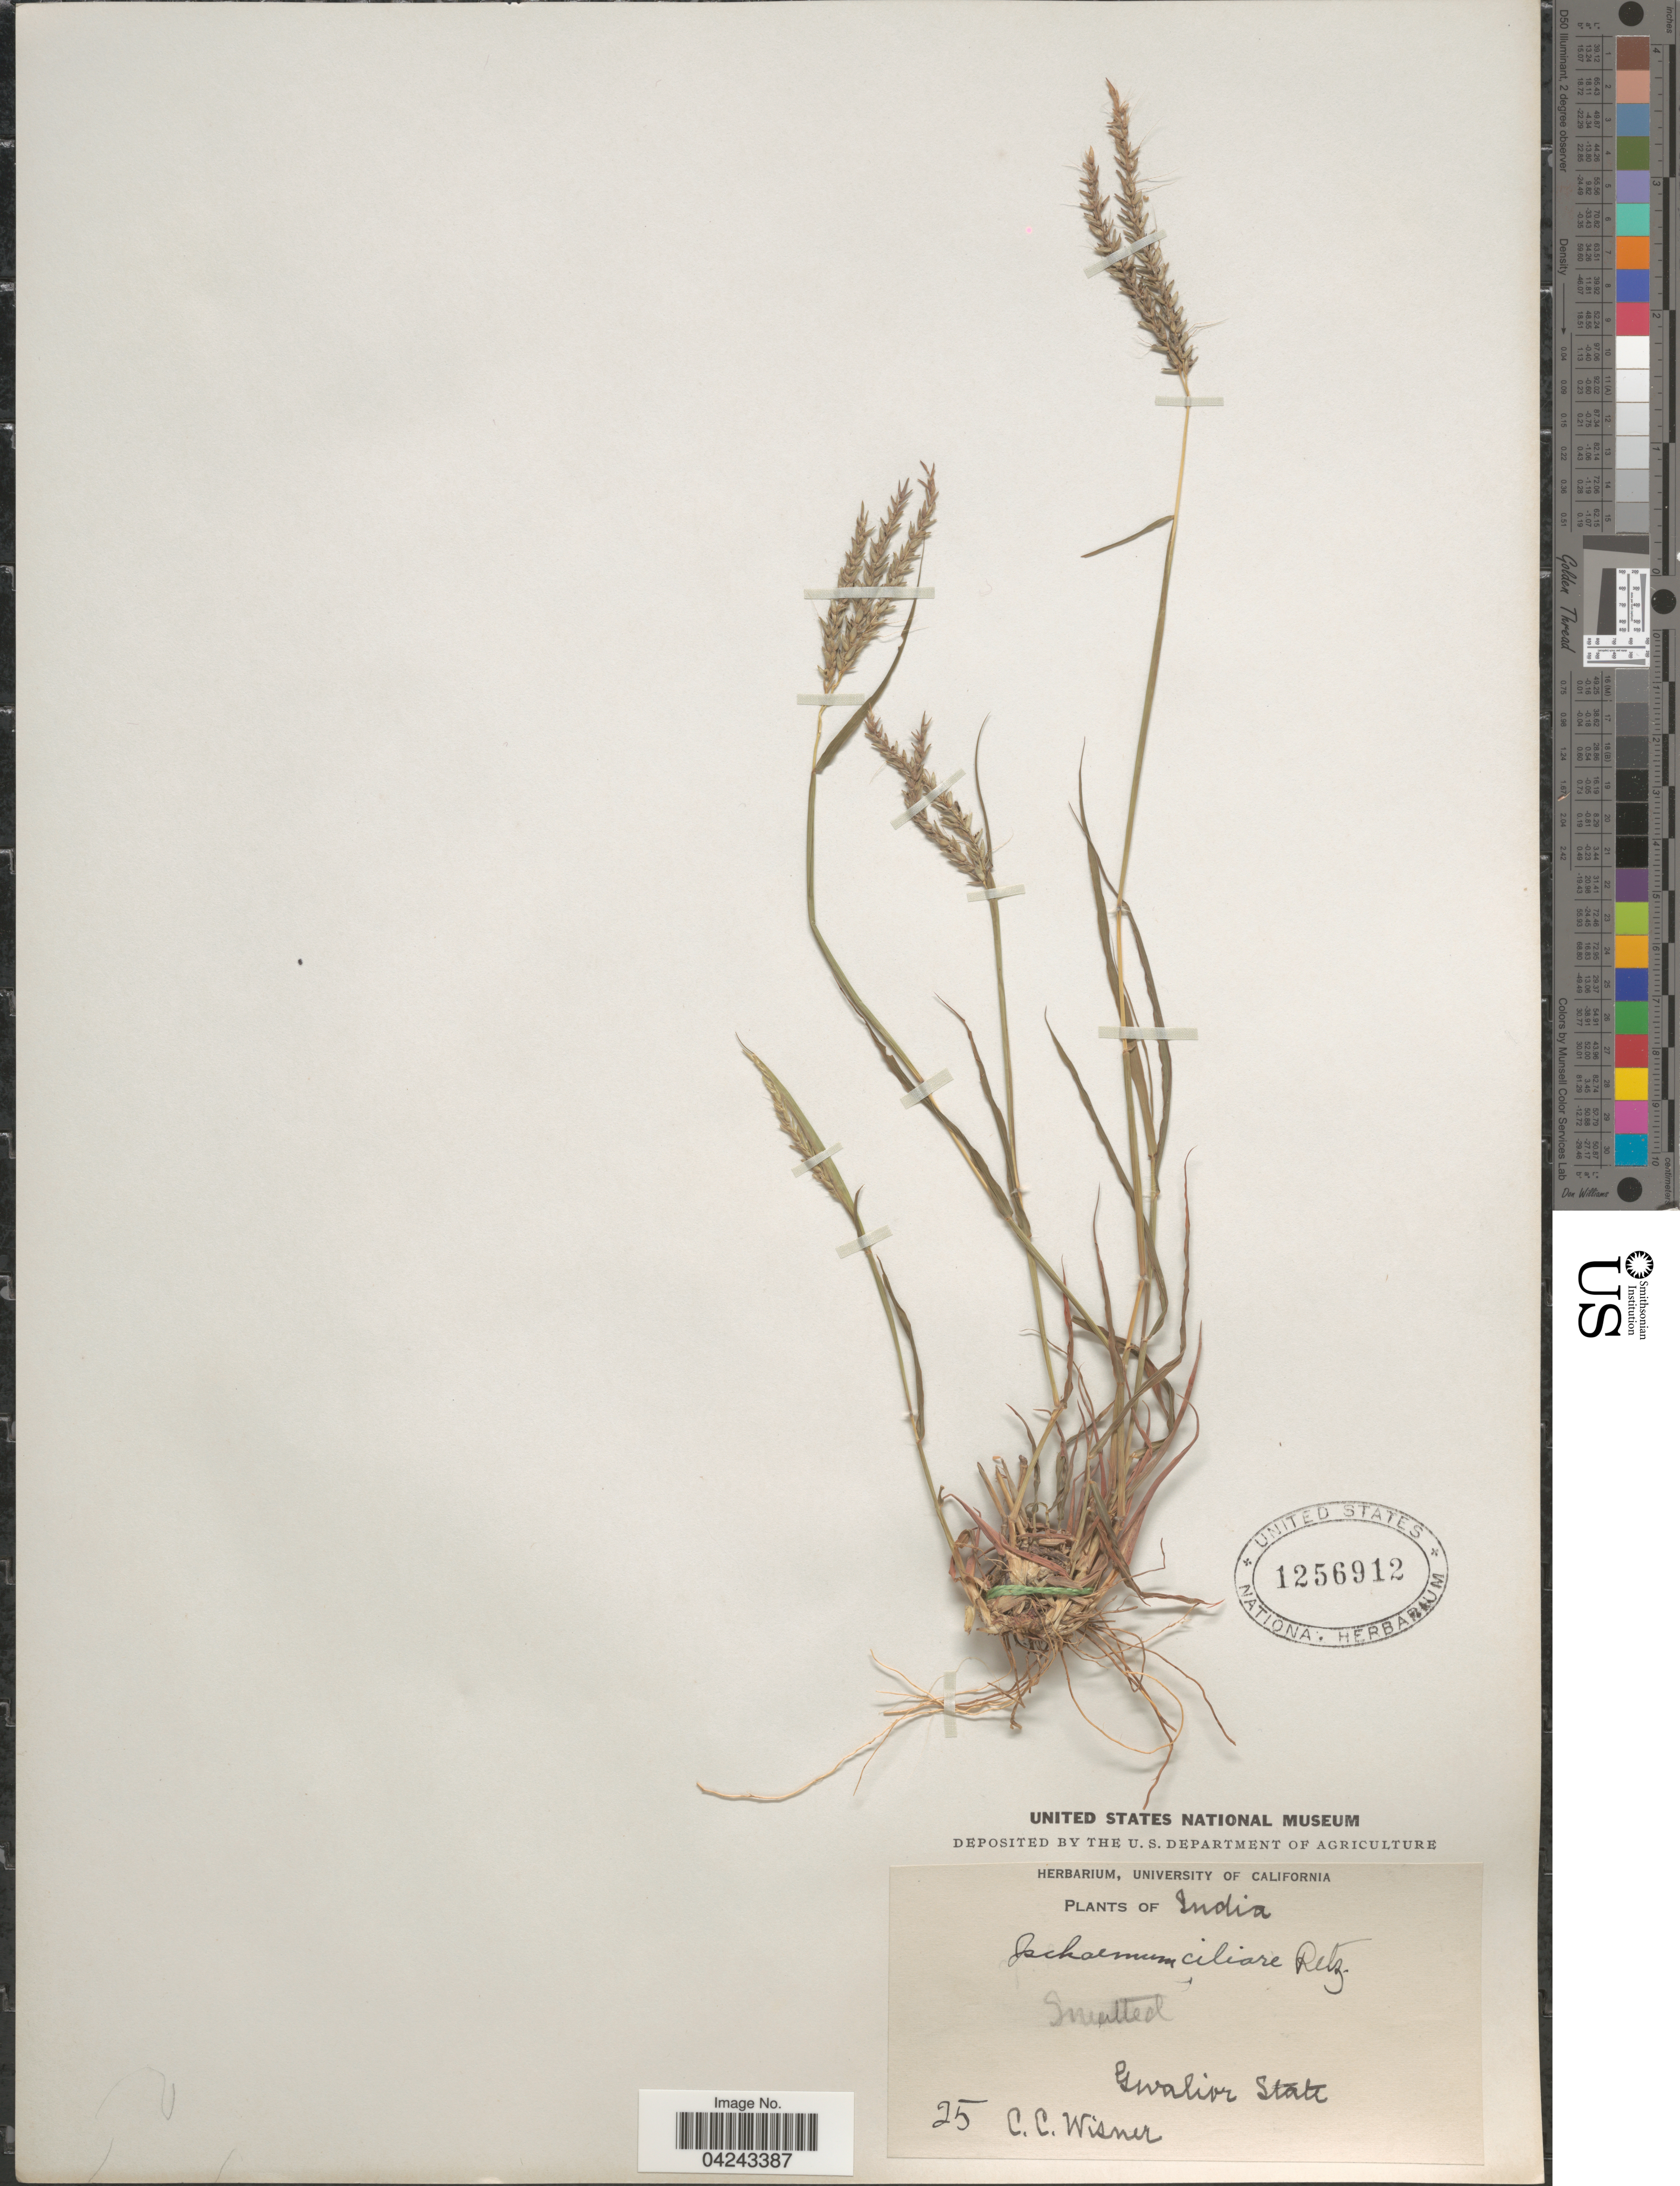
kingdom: Plantae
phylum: Tracheophyta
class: Liliopsida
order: Poales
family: Poaceae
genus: Ischaemum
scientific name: Ischaemum ciliare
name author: Retz.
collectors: C. Wisner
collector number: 25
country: India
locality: Gwalior State.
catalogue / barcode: US 1256912